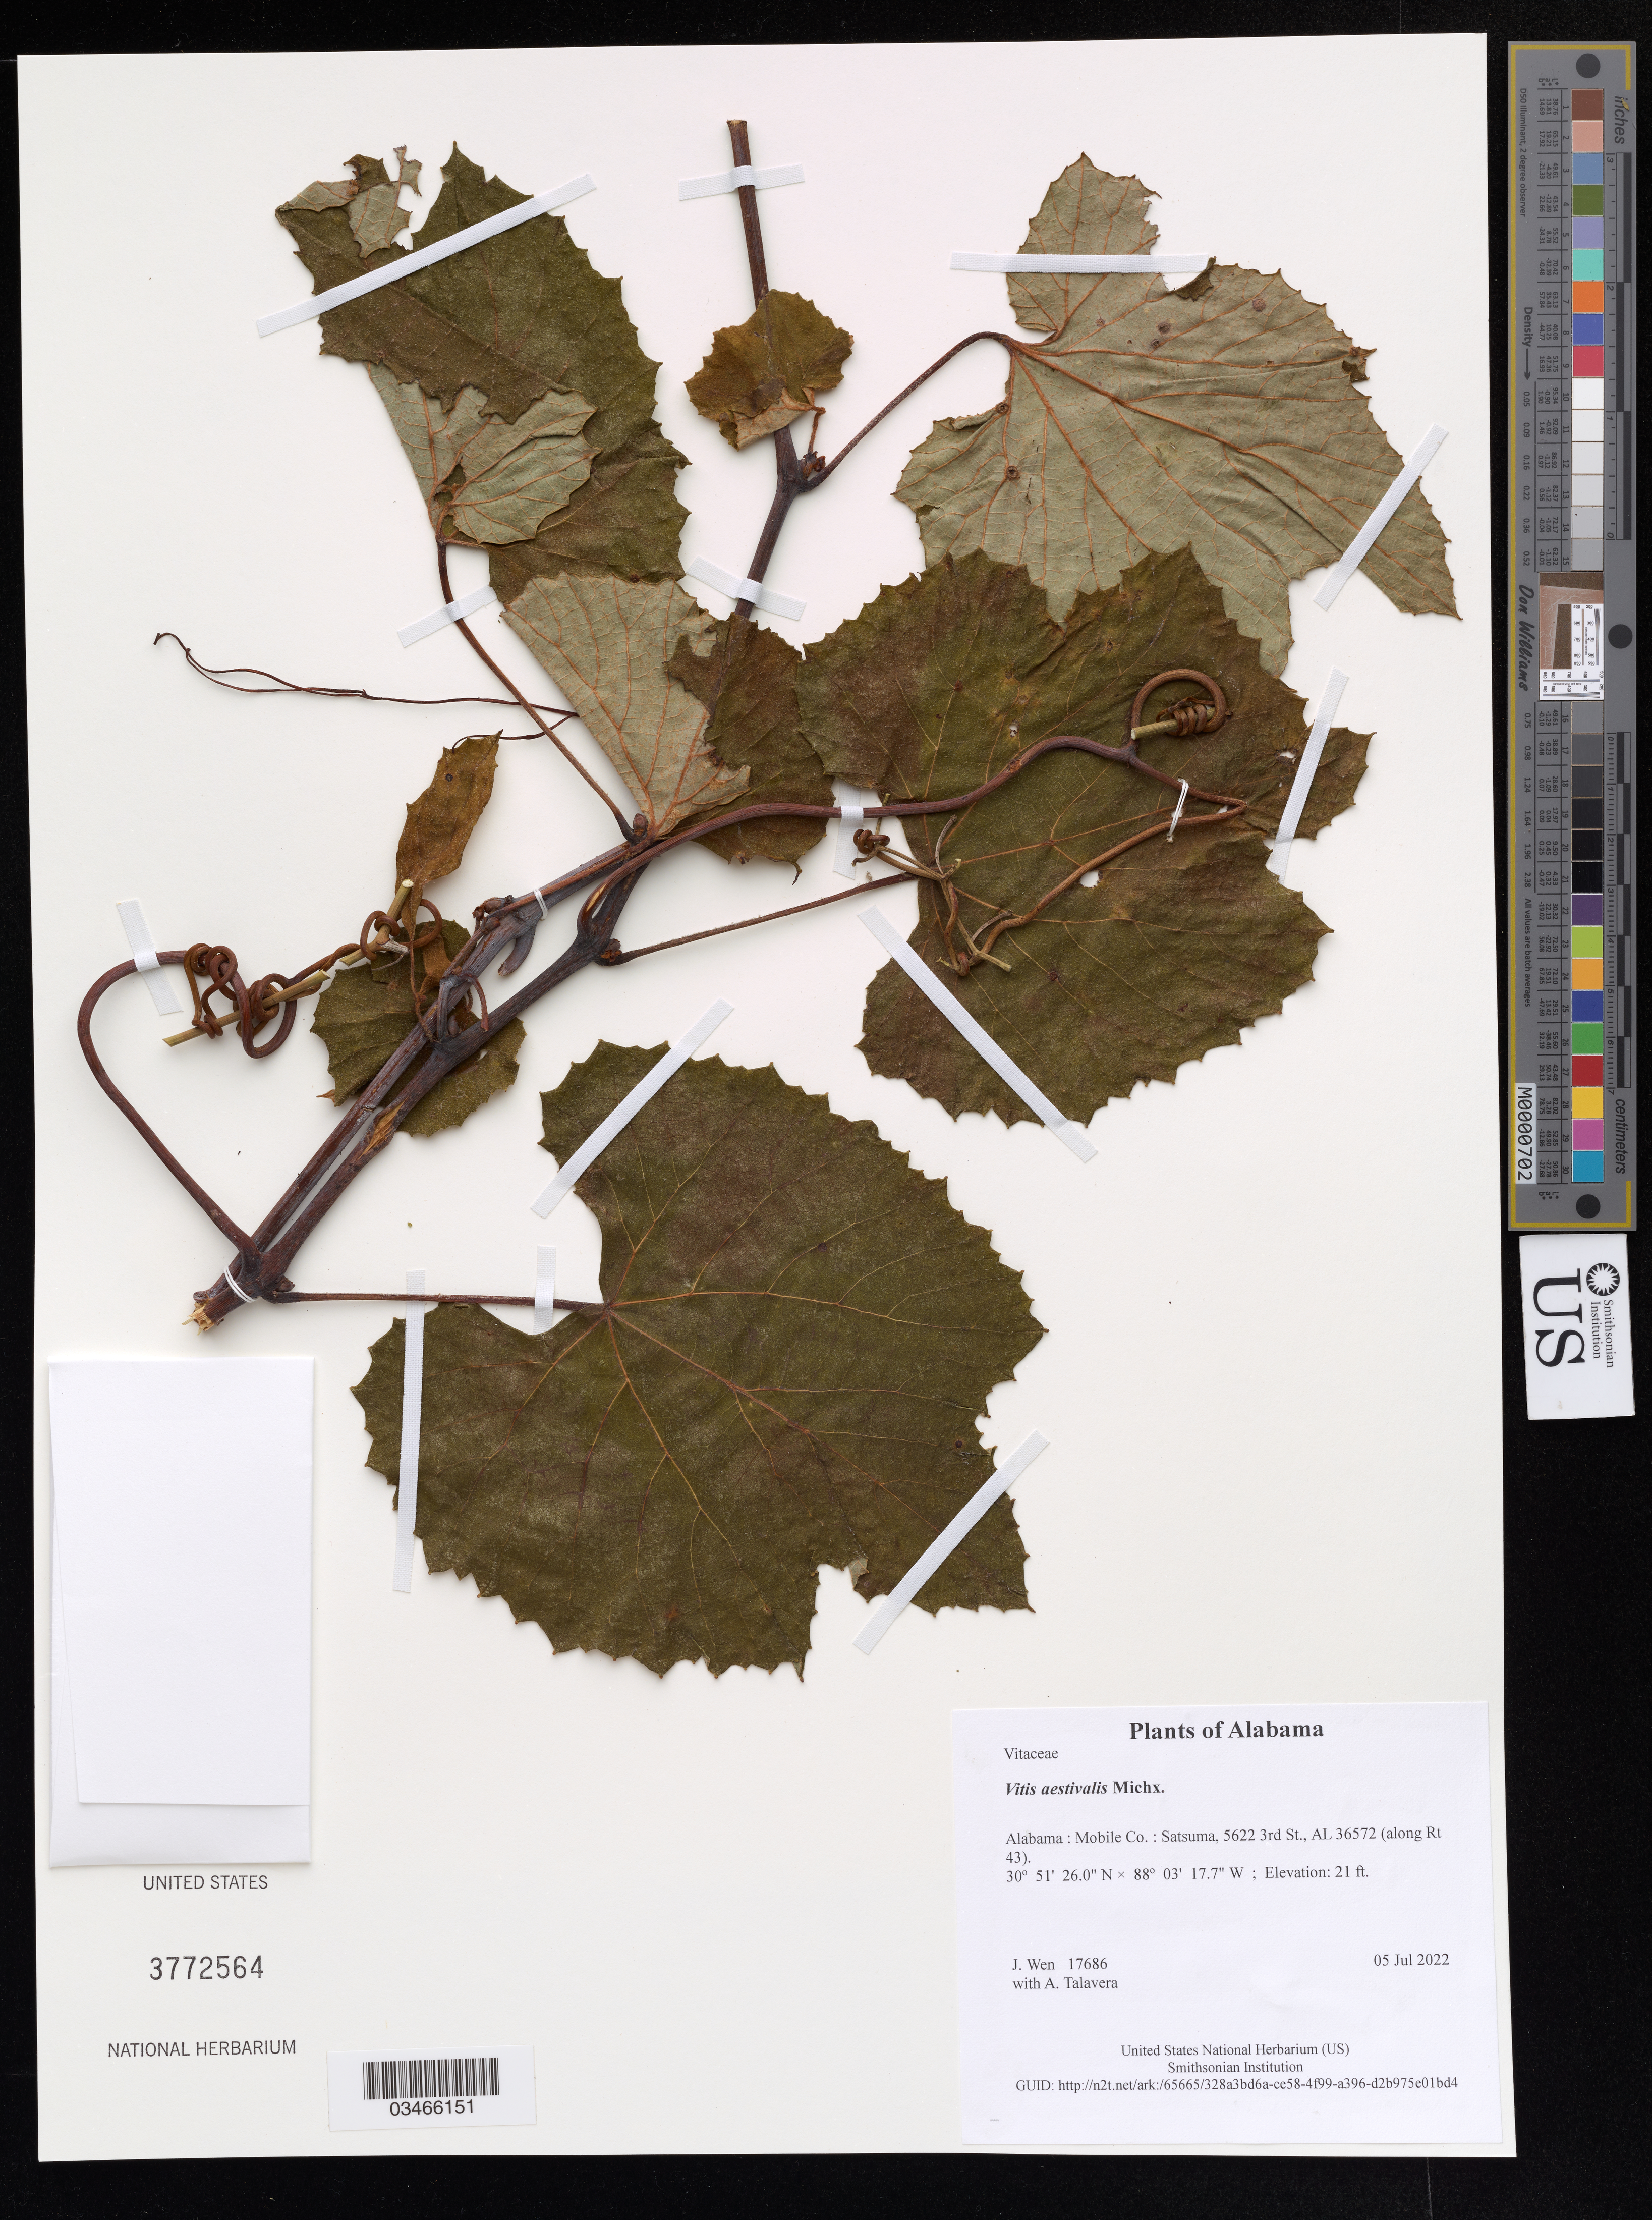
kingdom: Plantae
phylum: Tracheophyta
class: Magnoliopsida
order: Vitales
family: Vitaceae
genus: Vitis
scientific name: Vitis aestivalis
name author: Michx.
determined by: Wen, Jun, (BOT), Smithsonian Institution - National Museum of Natural History (UNITED STATES)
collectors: J. Wen & A. Talavera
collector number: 17686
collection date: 2022-07-05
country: United States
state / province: Alabama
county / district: Mobile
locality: Satsuma, 5622 3rd St., AL 36572 (along Rt 43)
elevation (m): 6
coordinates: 30 51.433 N, 88 03.295 W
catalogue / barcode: US 3772564